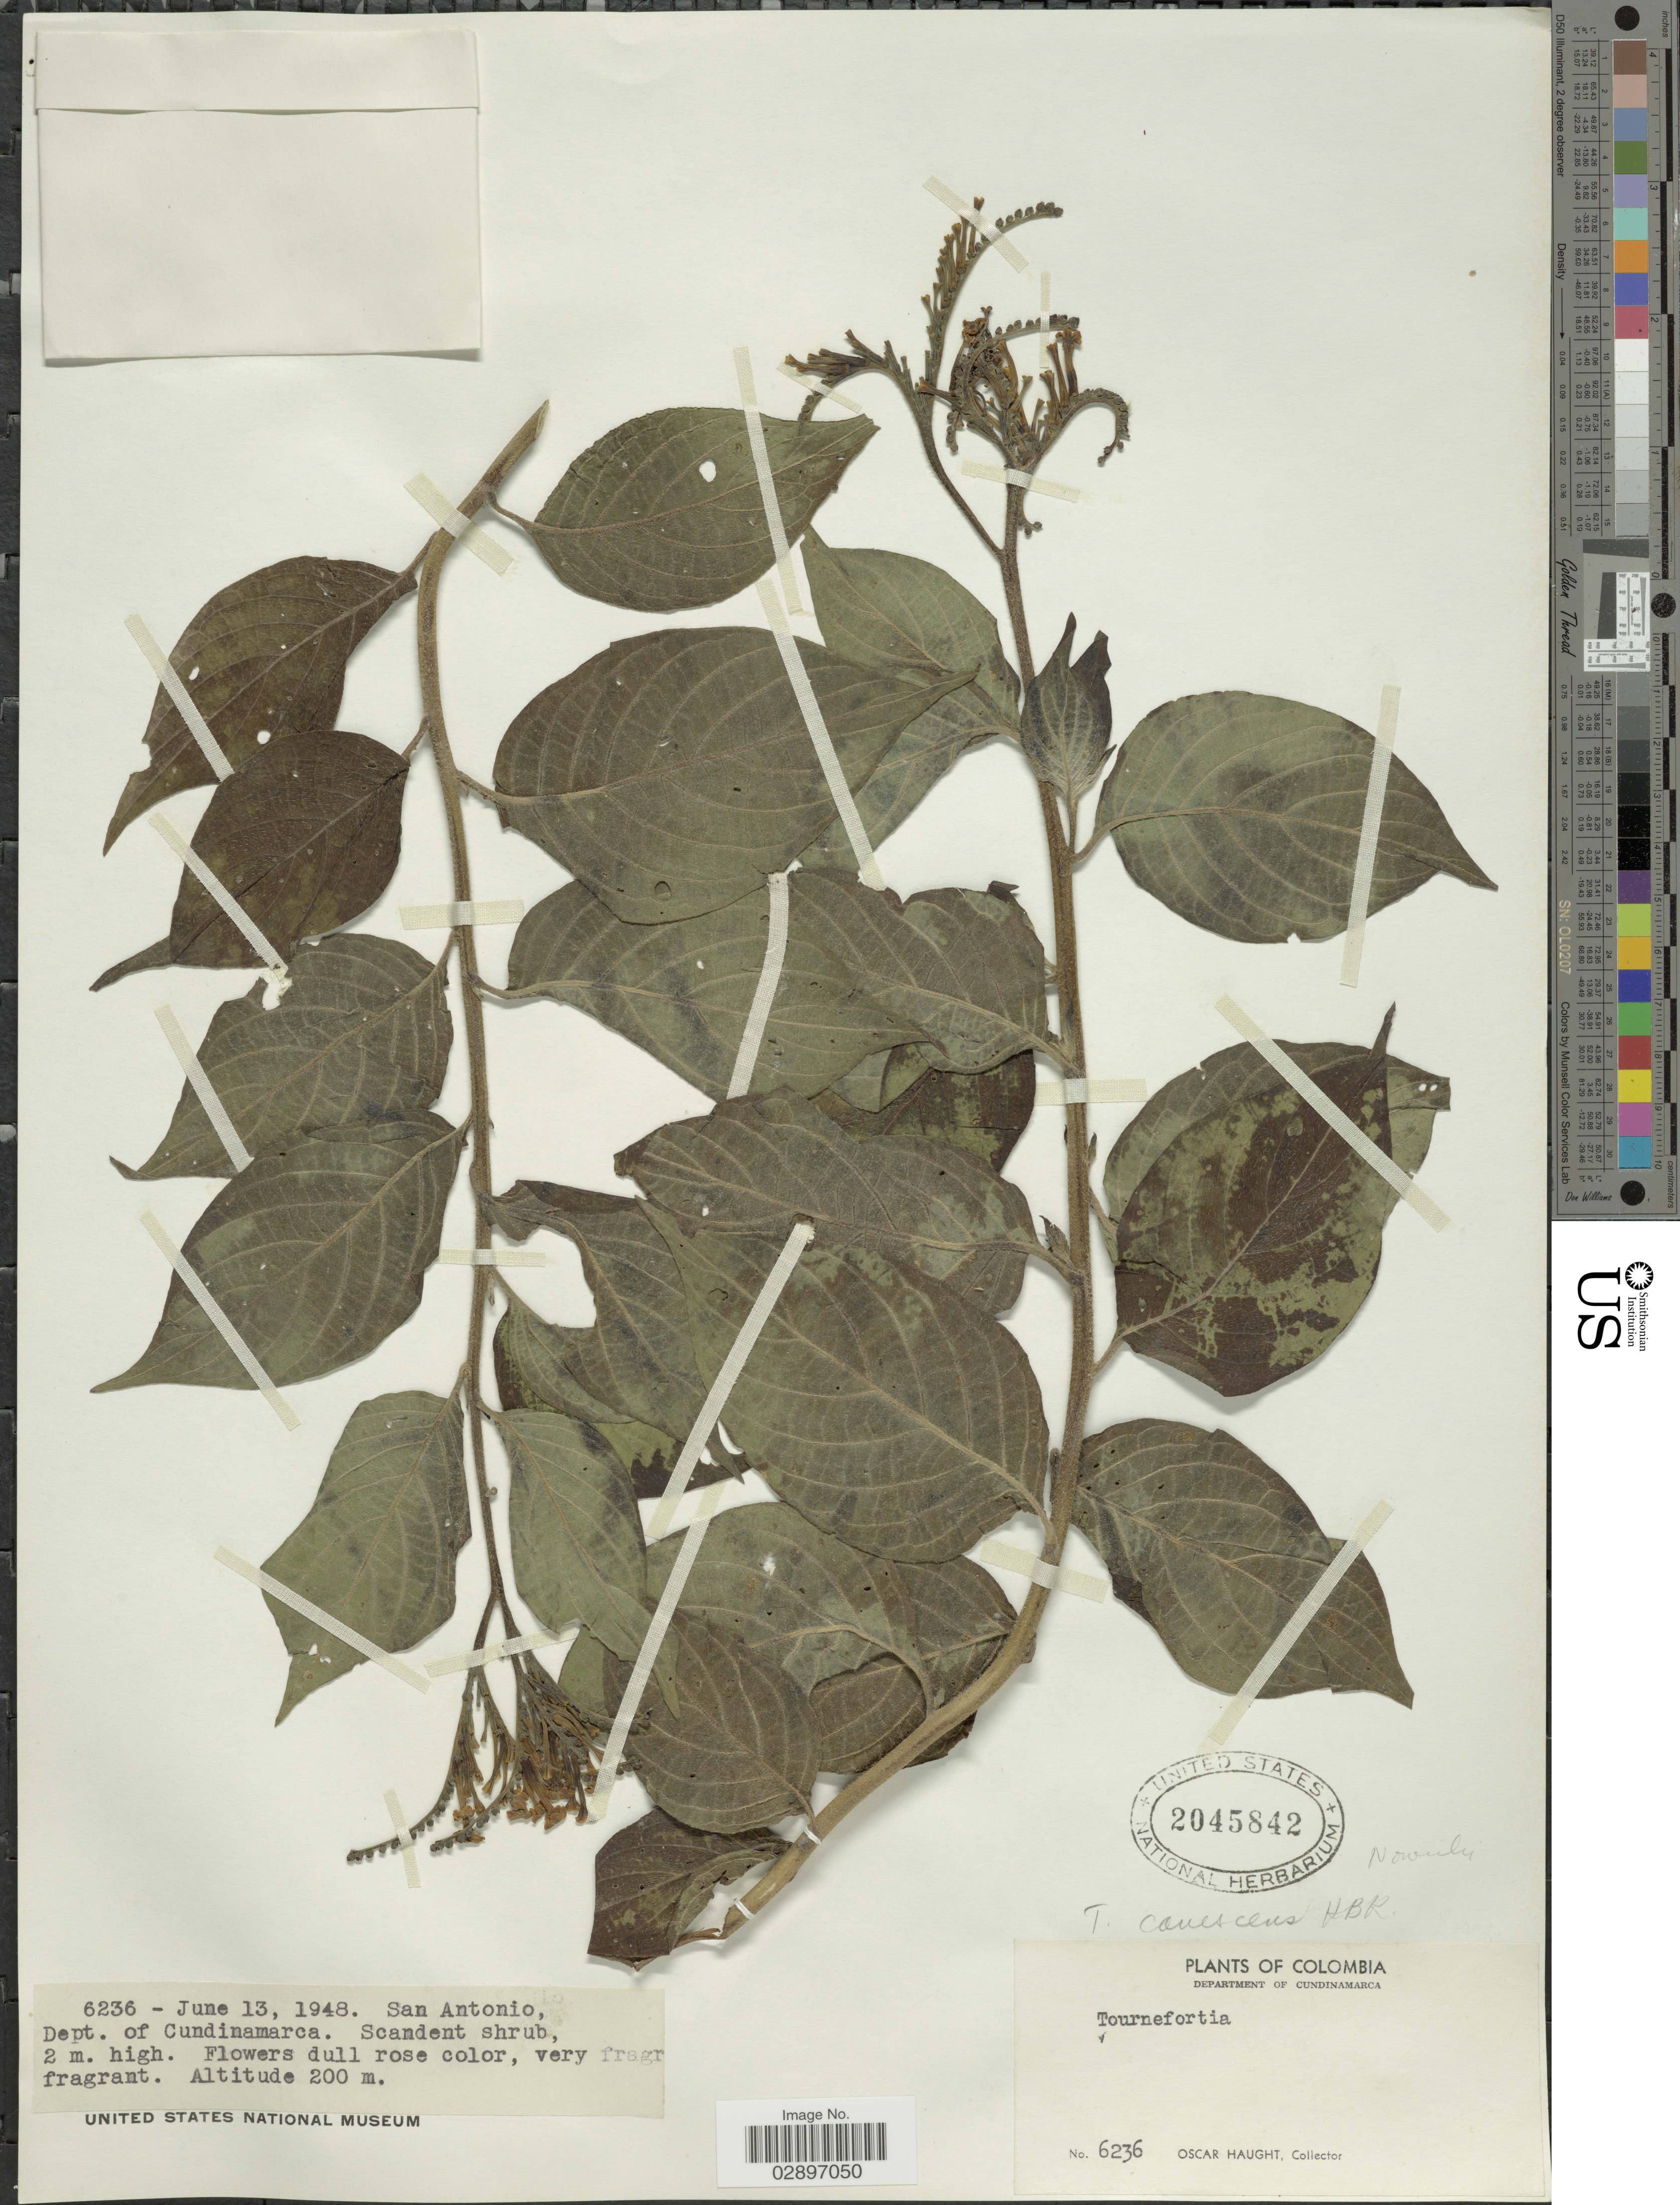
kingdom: Plantae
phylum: Tracheophyta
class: Magnoliopsida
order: Boraginales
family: Heliotropiaceae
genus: Tournefortia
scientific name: Tournefortia canescens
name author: Kunth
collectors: O. L. Haught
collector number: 6236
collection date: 1948-06-13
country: Colombia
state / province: Cundinamarca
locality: San Antonio, Dept. of Cundinamarca.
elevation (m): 200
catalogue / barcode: US 2045842